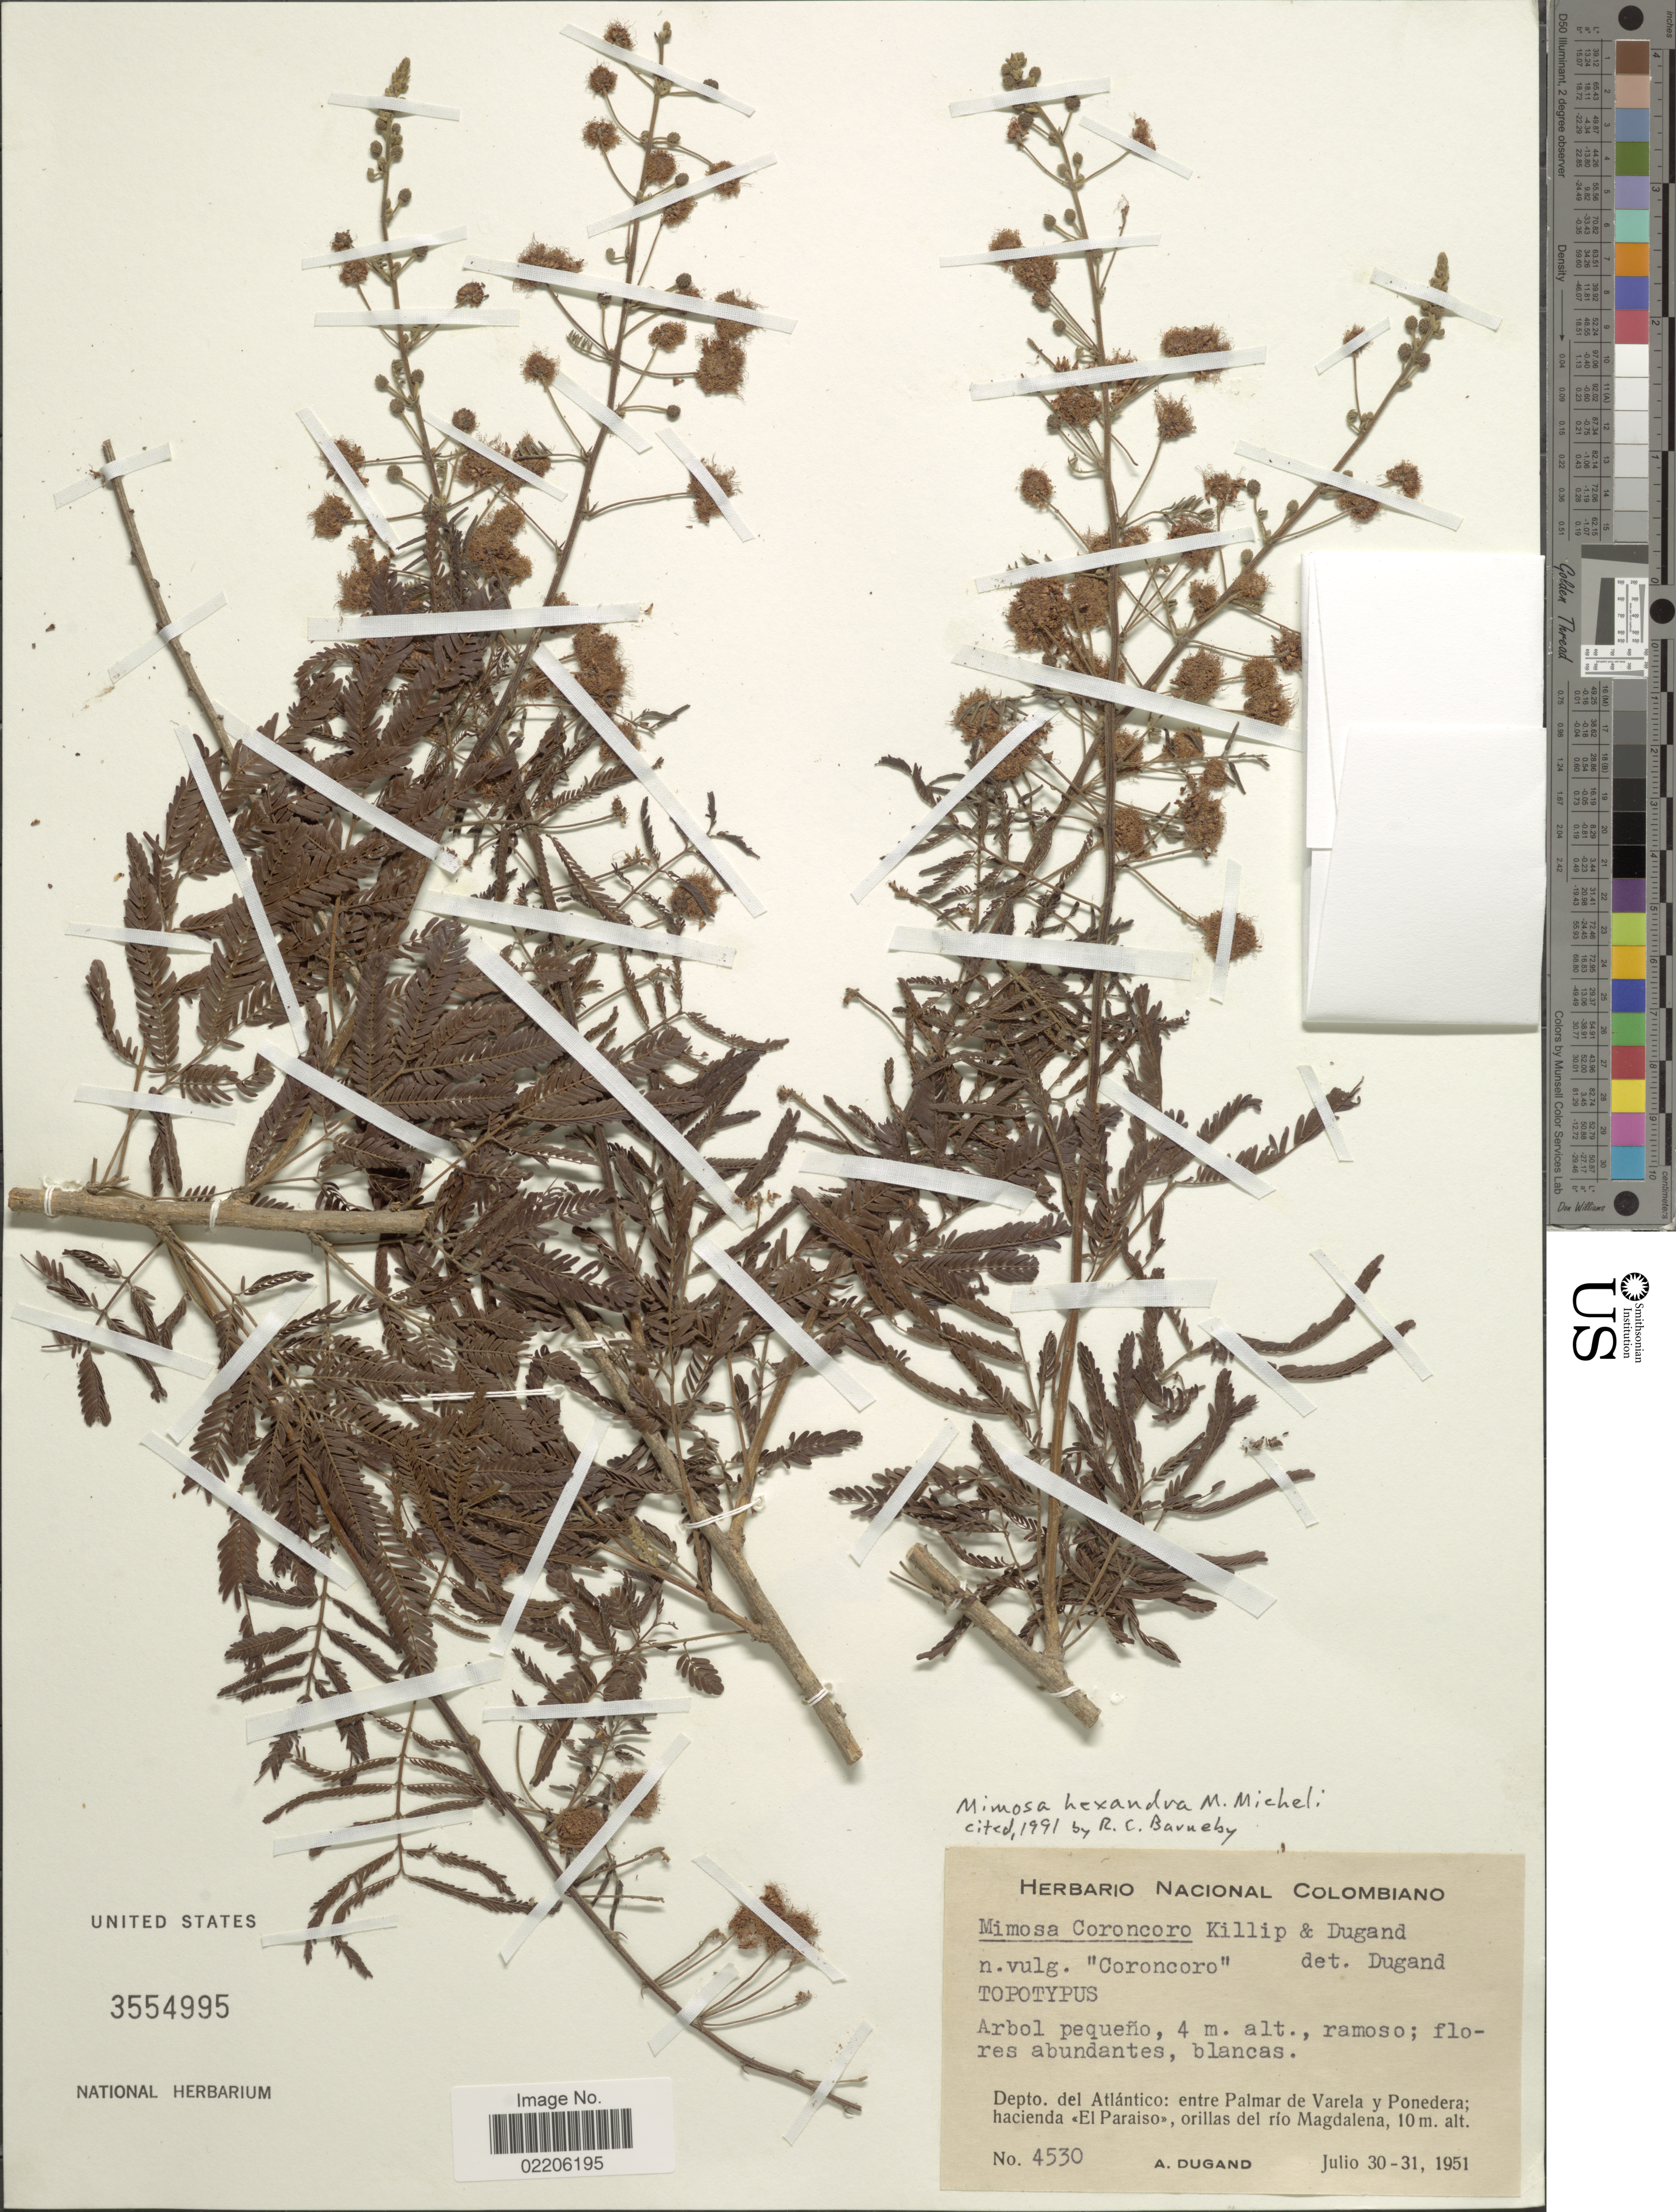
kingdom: Plantae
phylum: Tracheophyta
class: Magnoliopsida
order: Fabales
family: Fabaceae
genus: Mimosa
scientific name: Mimosa hexandra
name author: Micheli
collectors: A. Dugand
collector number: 4530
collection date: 1951-07-30/1951-07-31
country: Colombia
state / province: Atlántico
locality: Depto. del Atlantico: entre Palmar de Varela y Pondedera; hacienda < El Paraiso>, orillas del rio Magdalena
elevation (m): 10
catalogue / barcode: US 3554995